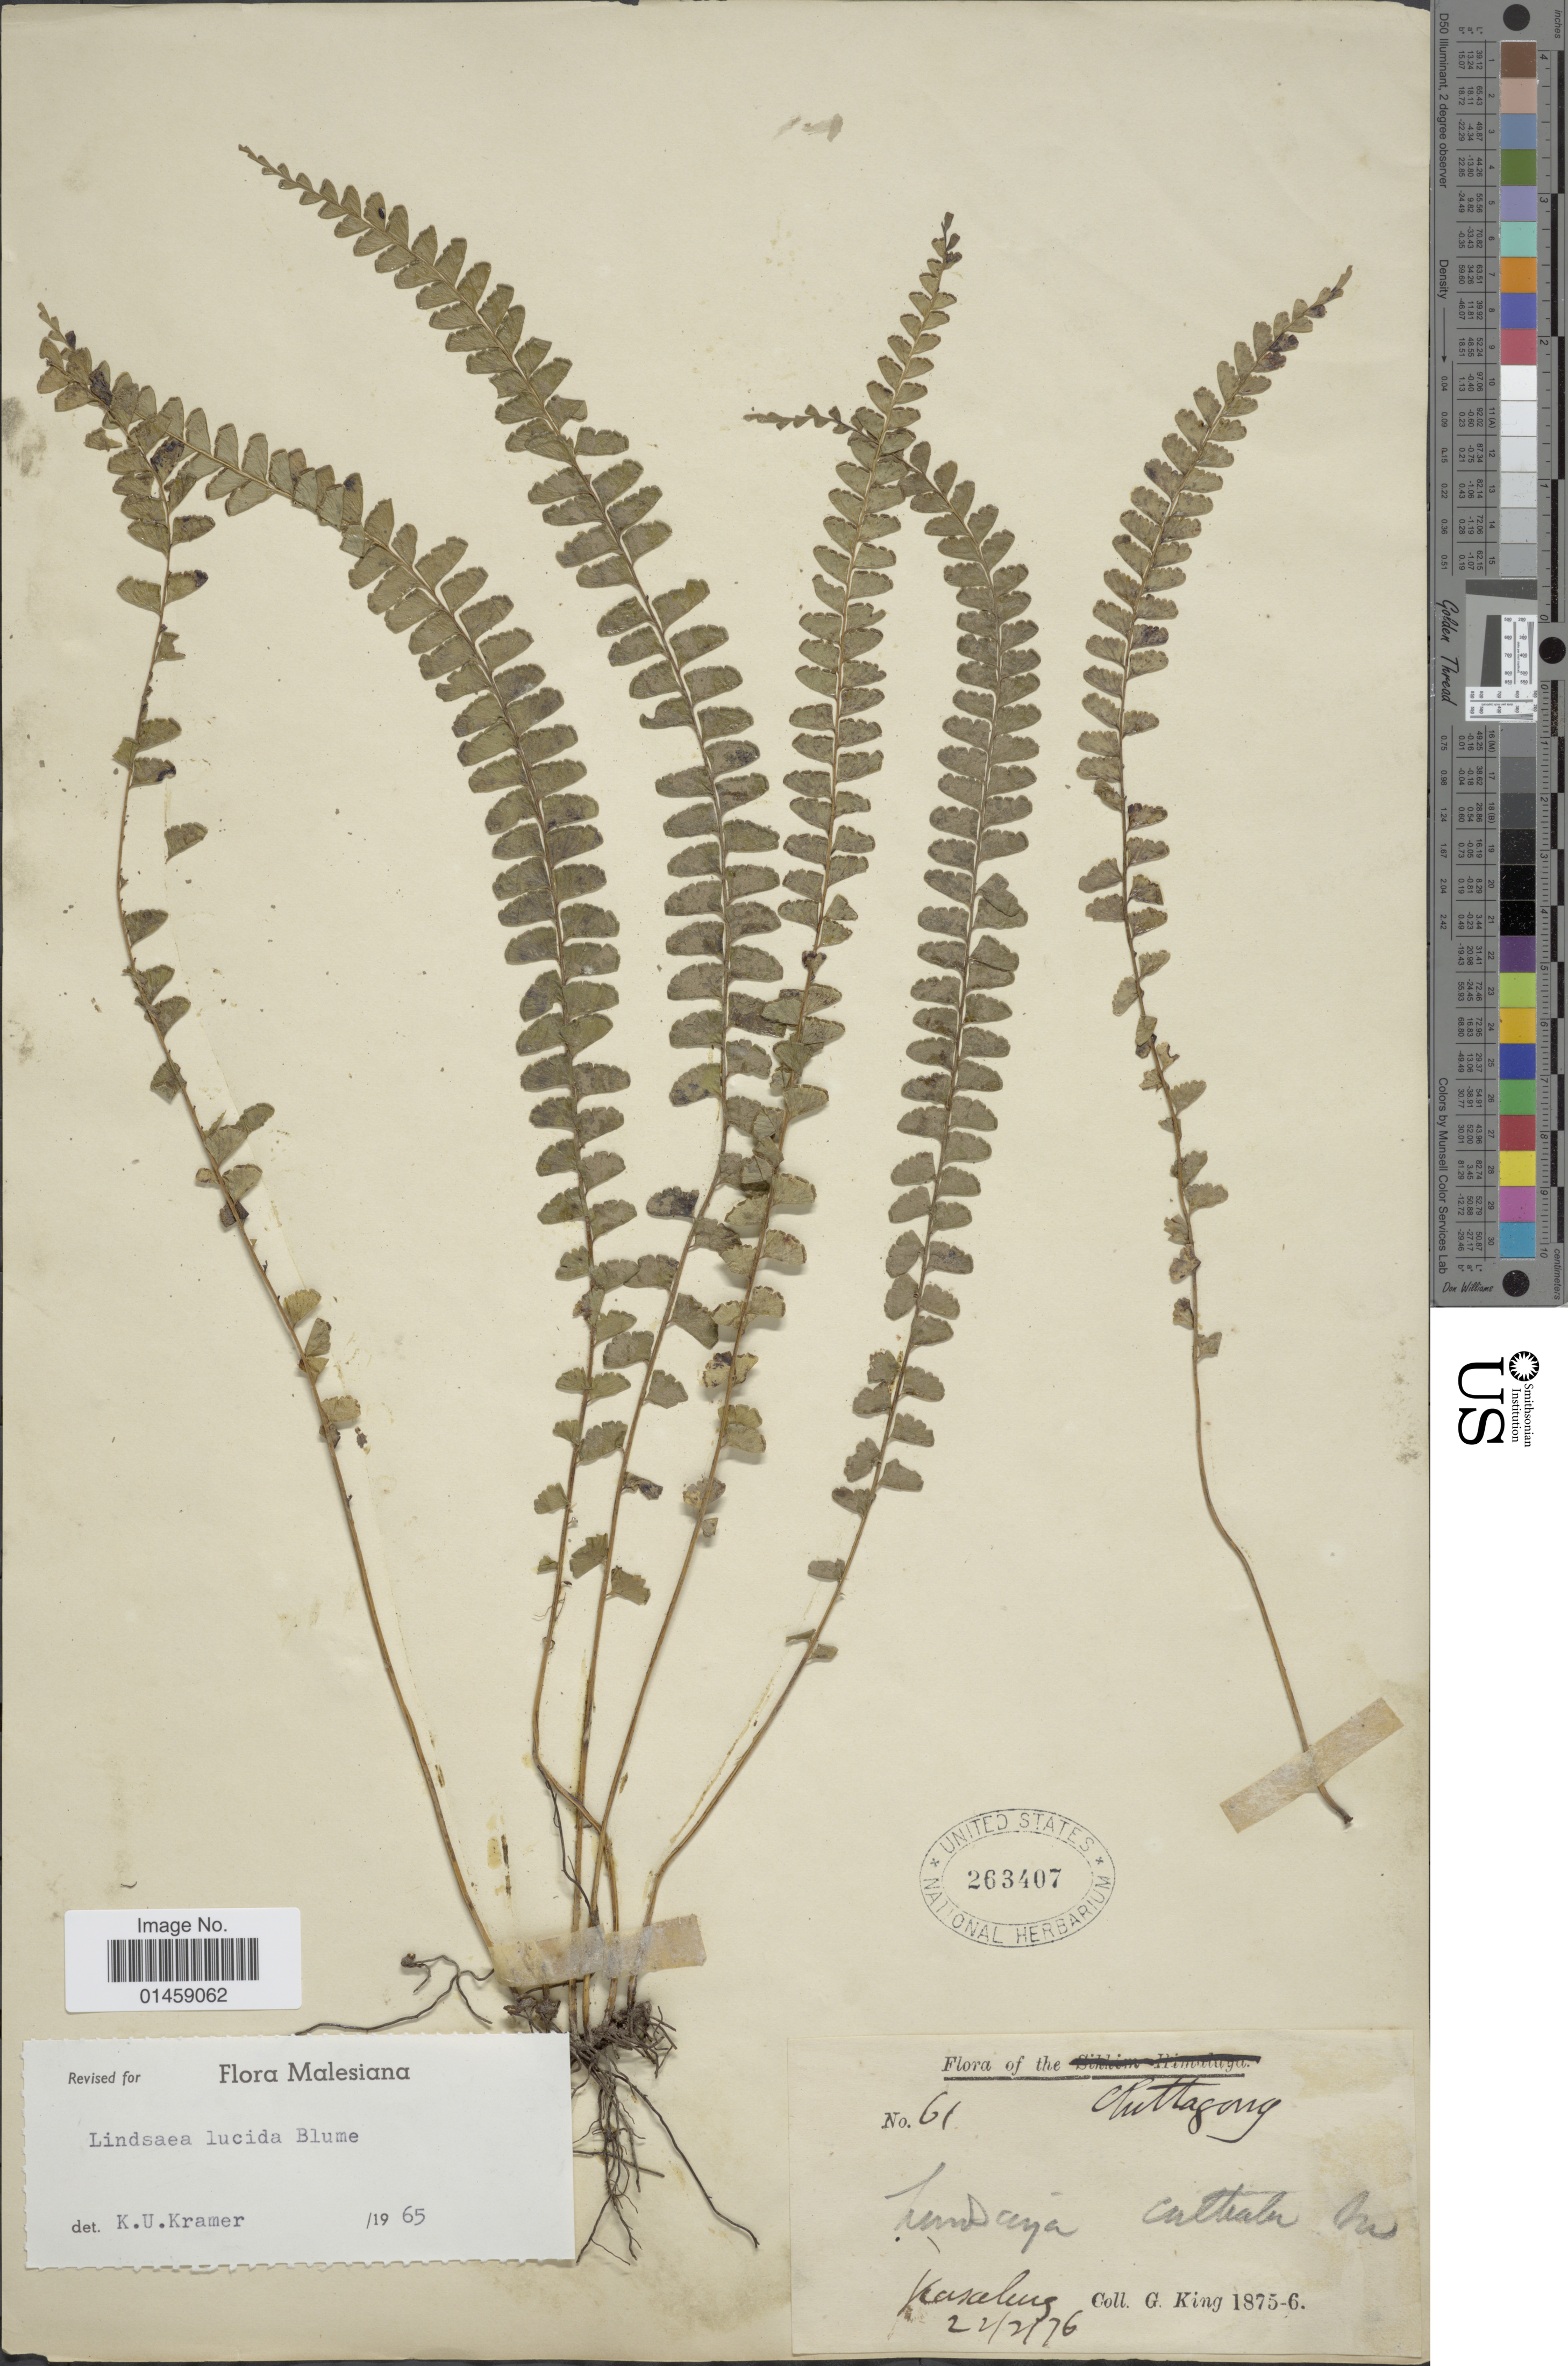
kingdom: Plantae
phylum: Tracheophyta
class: Polypodiopsida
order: Polypodiales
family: Lindsaeaceae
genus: Lindsaea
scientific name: Lindsaea lucida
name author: Blume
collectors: G. King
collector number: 61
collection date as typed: Transcribed d/m/y: 22/2/76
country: Bangladesh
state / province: Chittagong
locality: Kasaleug. [interpreted]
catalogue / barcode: US 263407